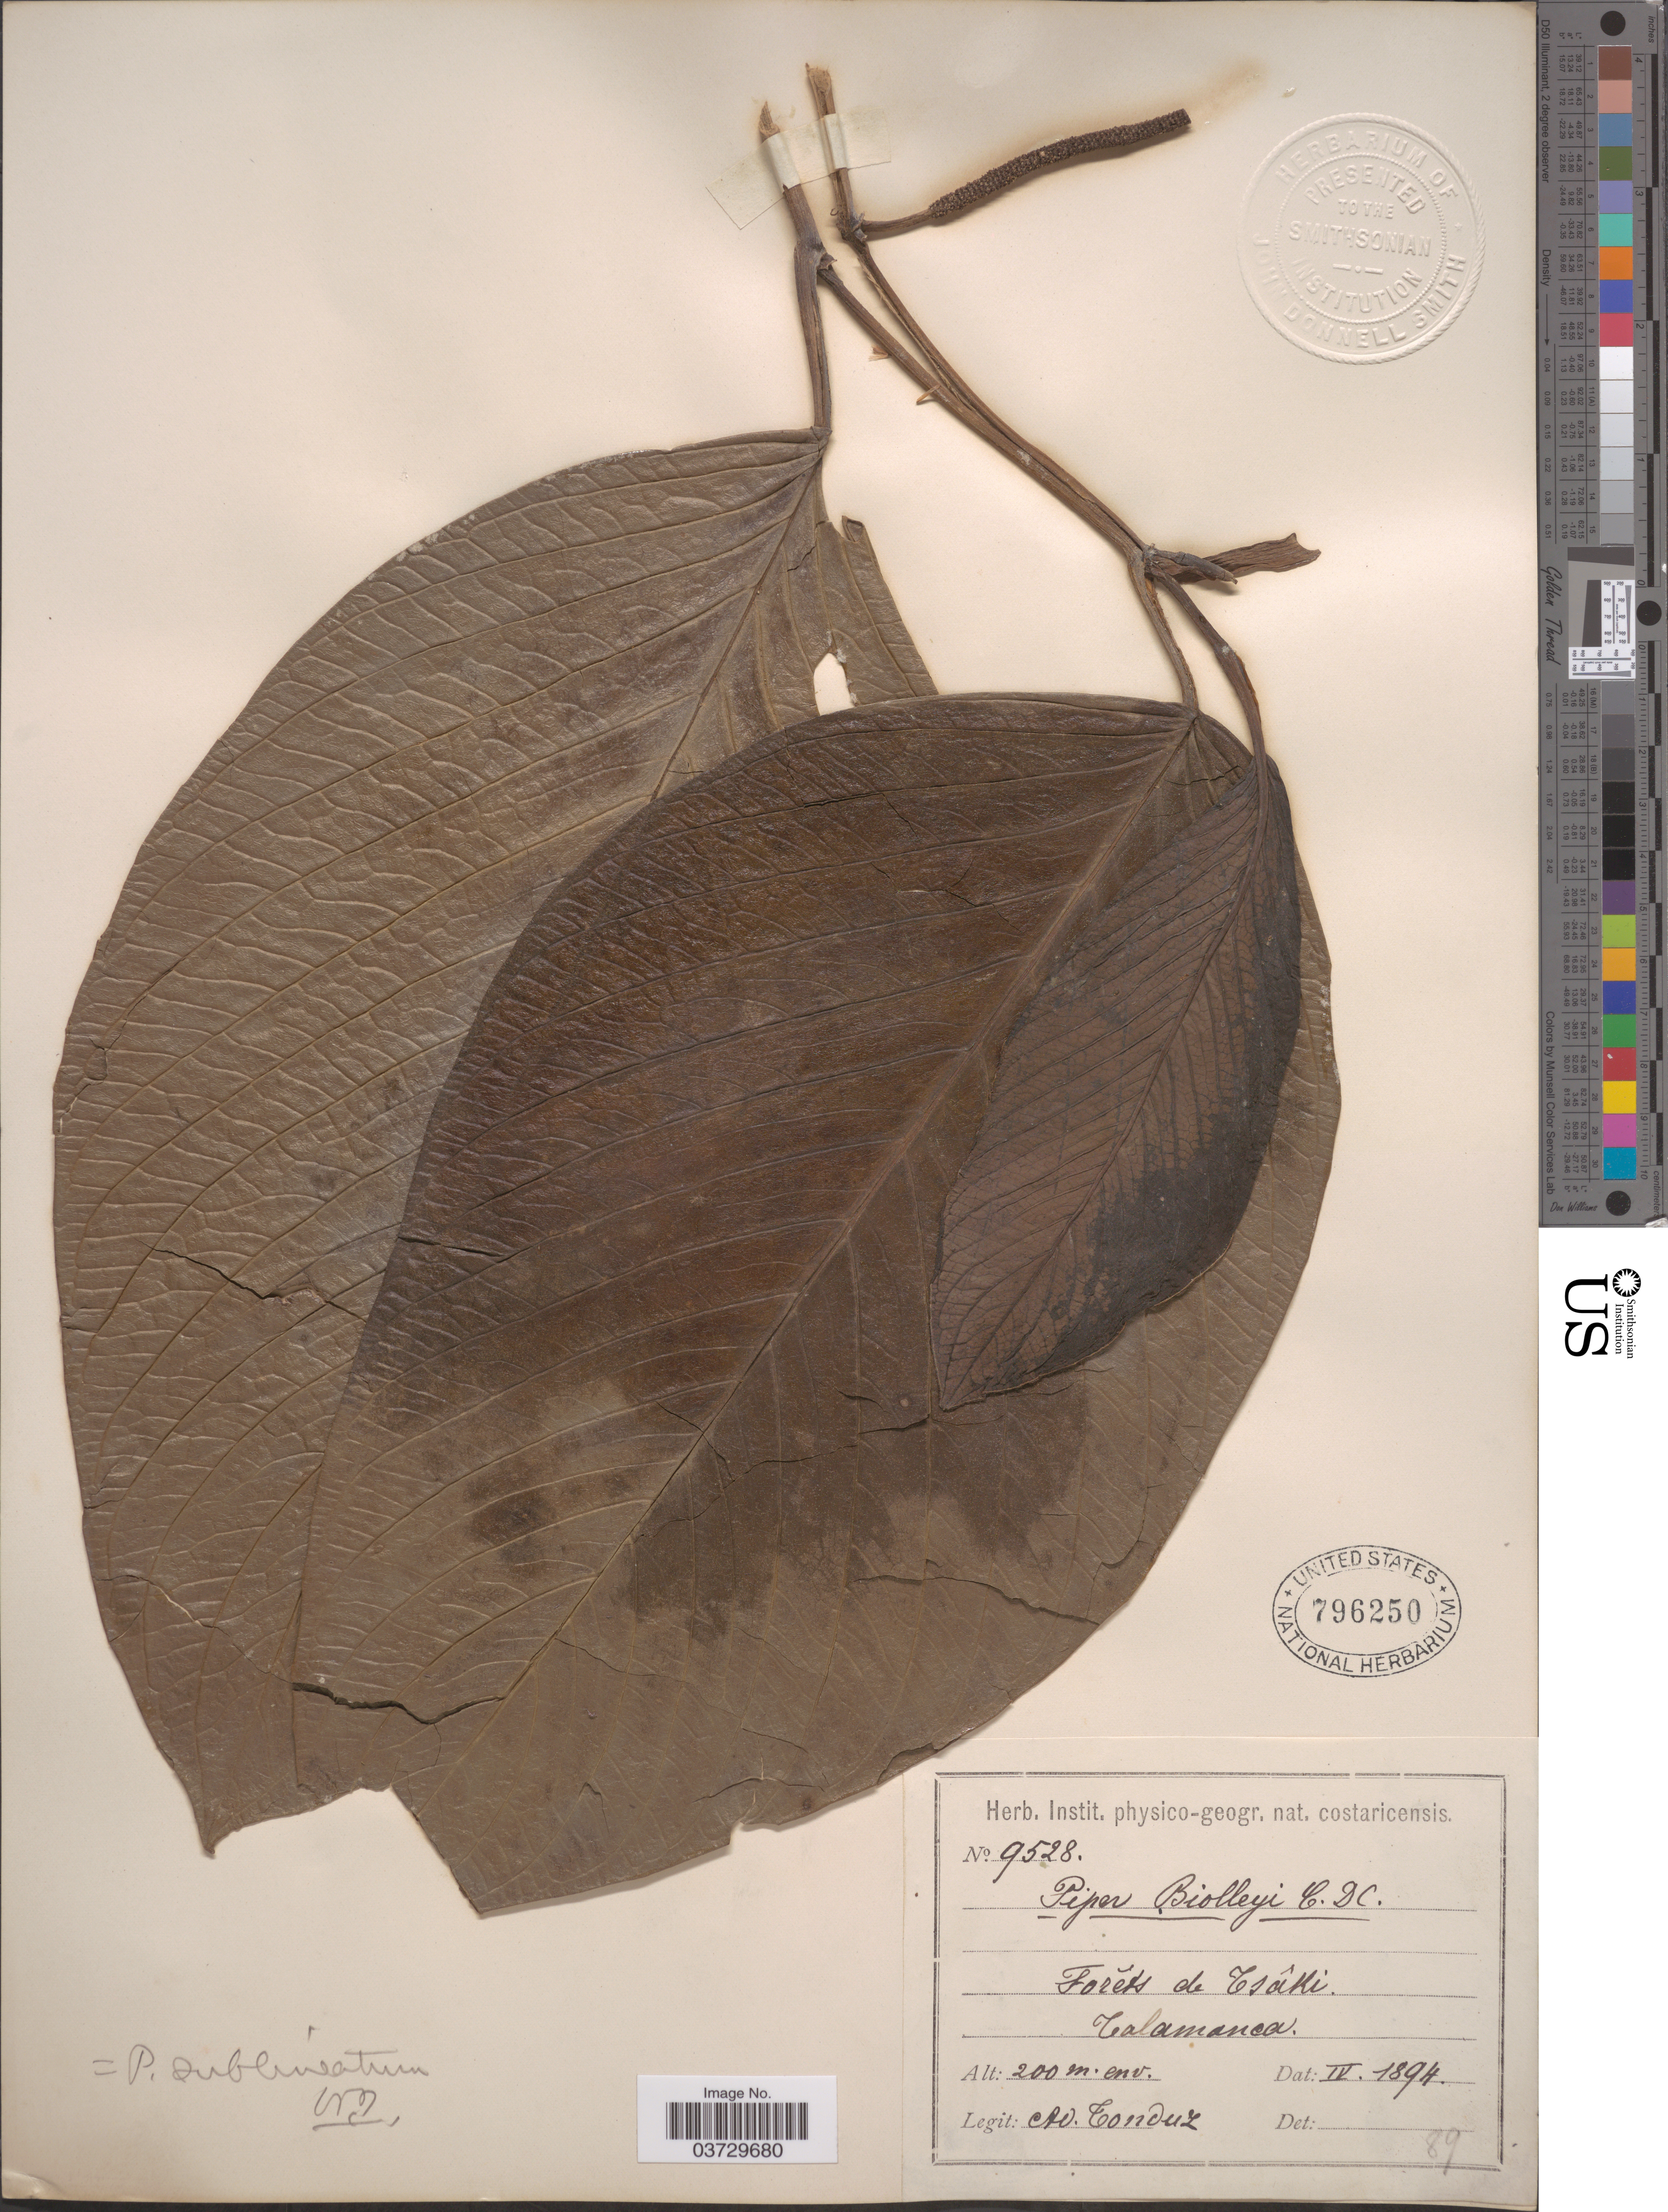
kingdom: Plantae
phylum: Tracheophyta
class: Magnoliopsida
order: Piperales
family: Piperaceae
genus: Piper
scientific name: Piper sublineatum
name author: Kuntze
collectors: A. Tonduz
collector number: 9528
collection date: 1894-04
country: Costa Rica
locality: Forêts de Tsâki. Talamanca.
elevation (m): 200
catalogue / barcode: US 796250